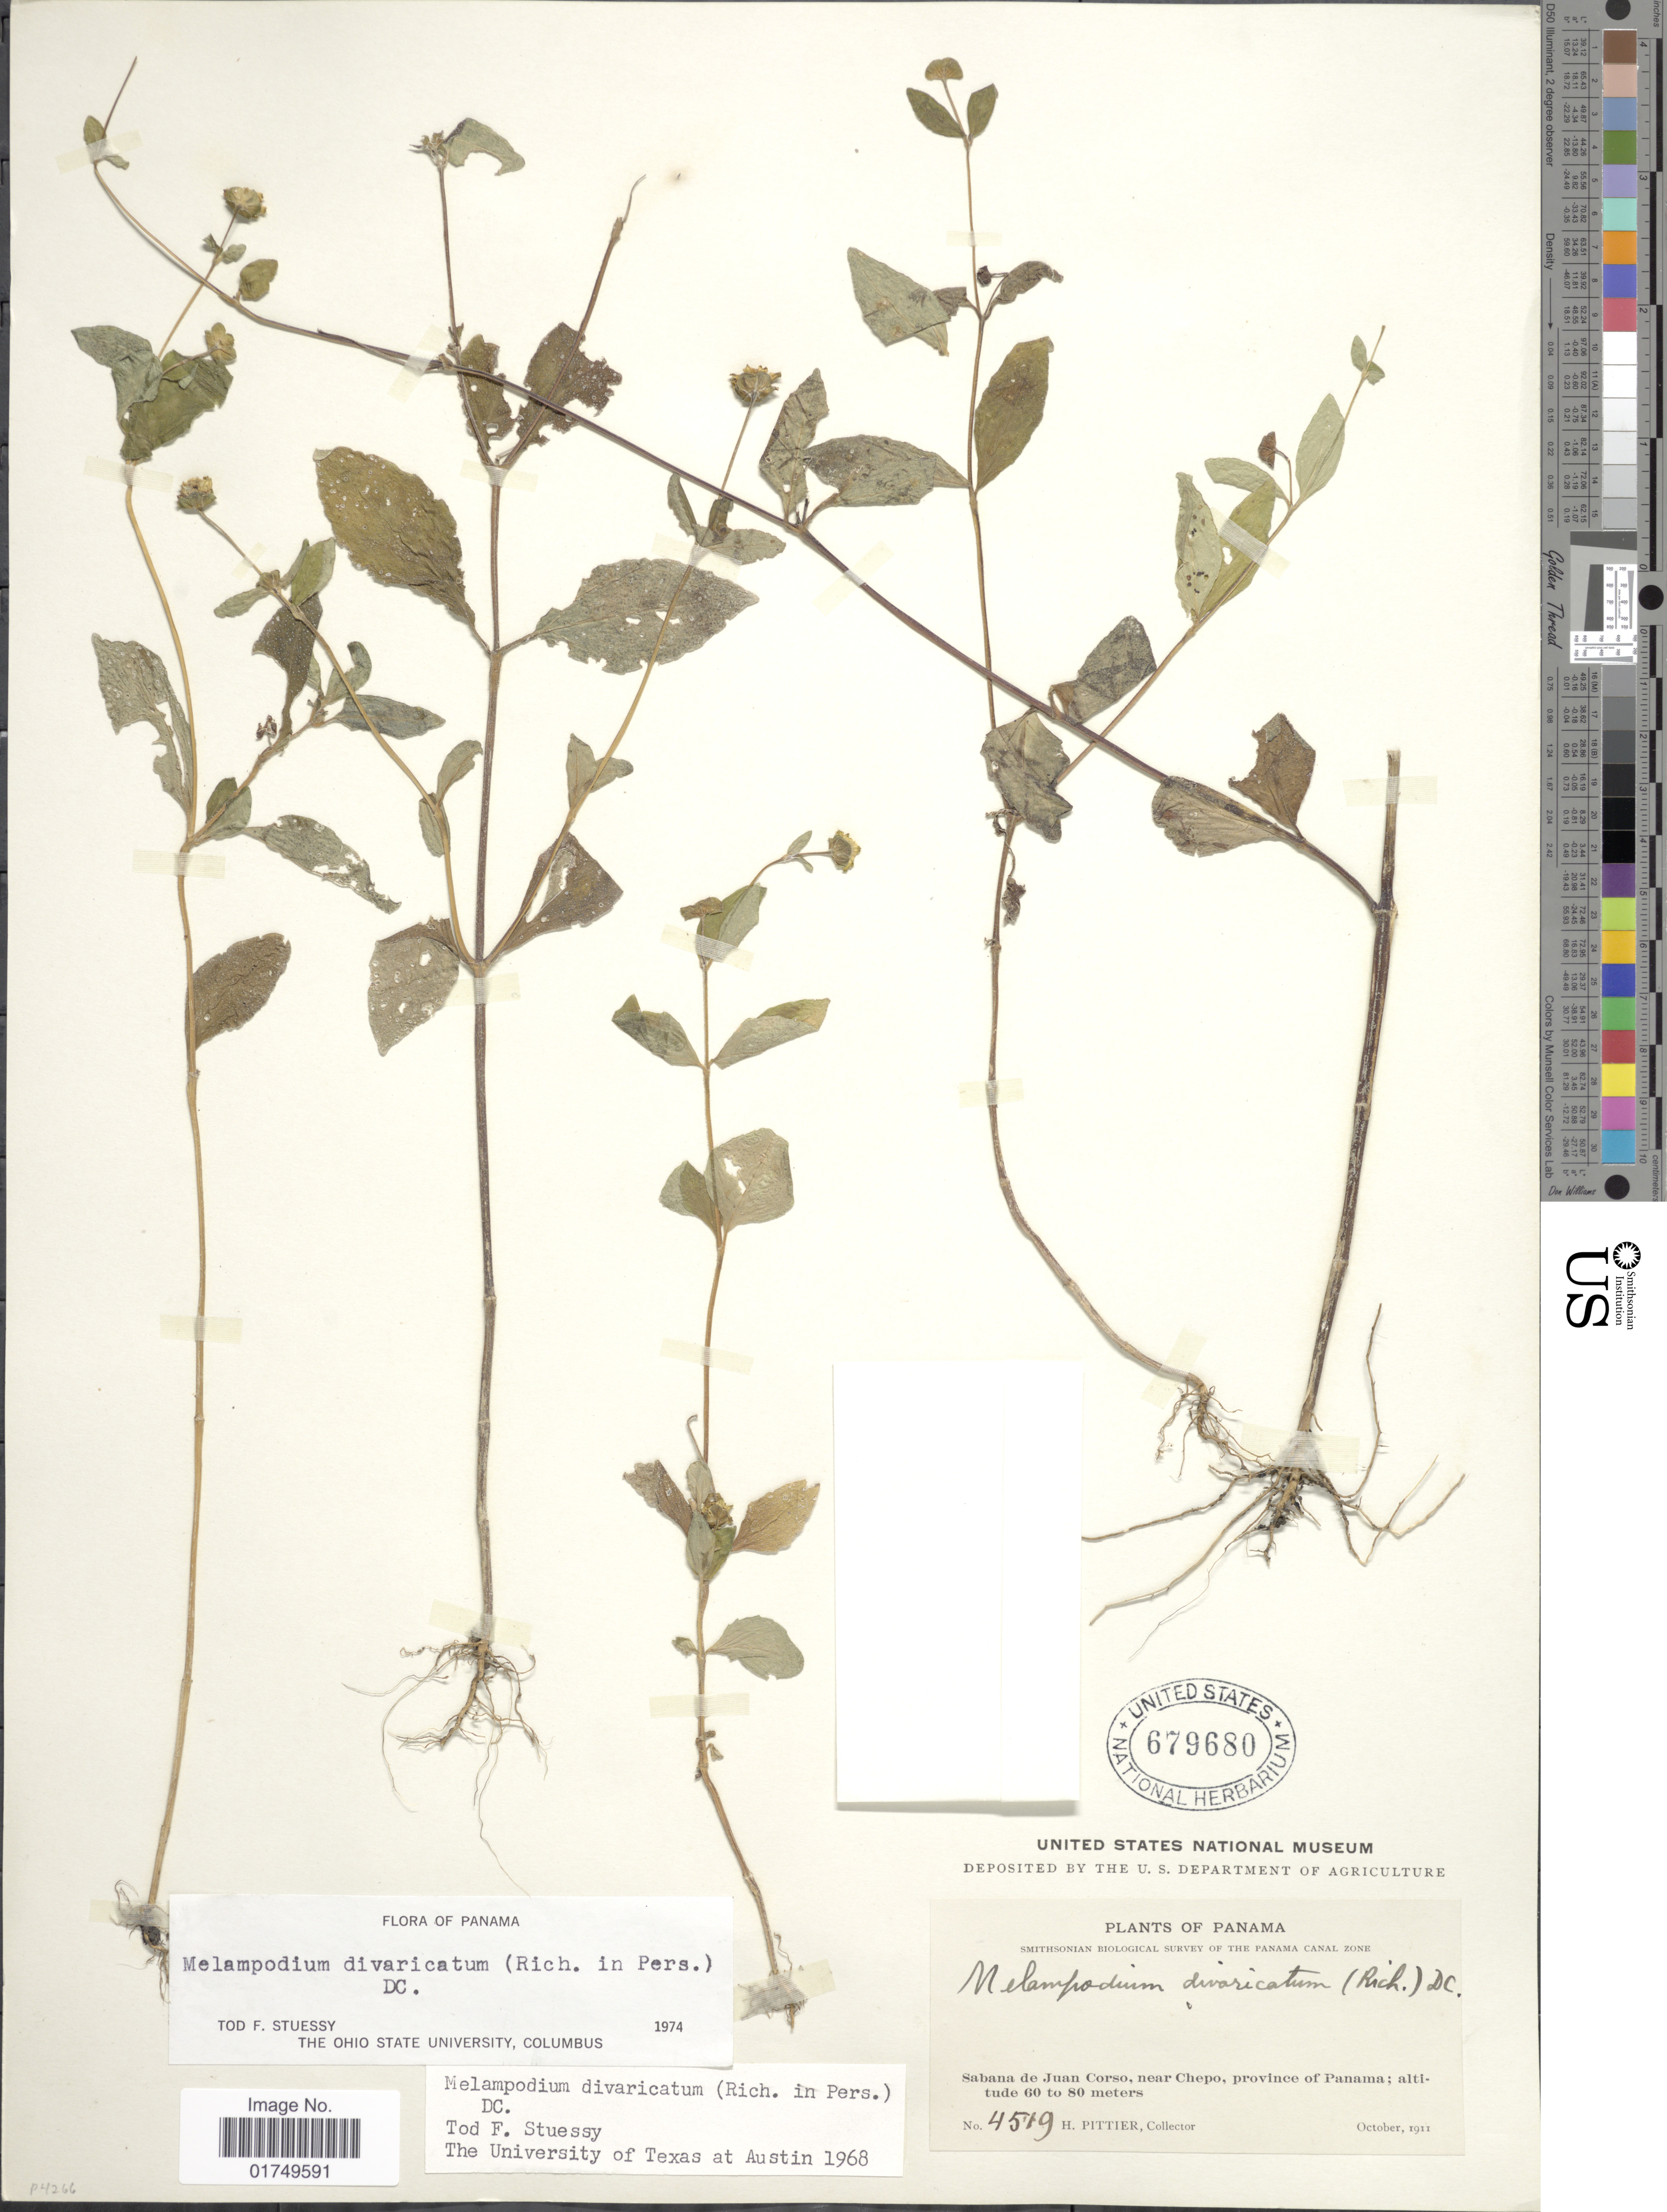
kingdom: Plantae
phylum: Tracheophyta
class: Magnoliopsida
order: Asterales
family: Asteraceae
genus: Melampodium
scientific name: Melampodium divaricatum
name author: (Rich.) DC.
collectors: H. F. Pittier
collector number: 4519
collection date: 1911-10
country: Panama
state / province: Panamá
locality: Sabana de Juan Corso, near Chepo, province of Panama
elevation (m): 60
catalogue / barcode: US 679680